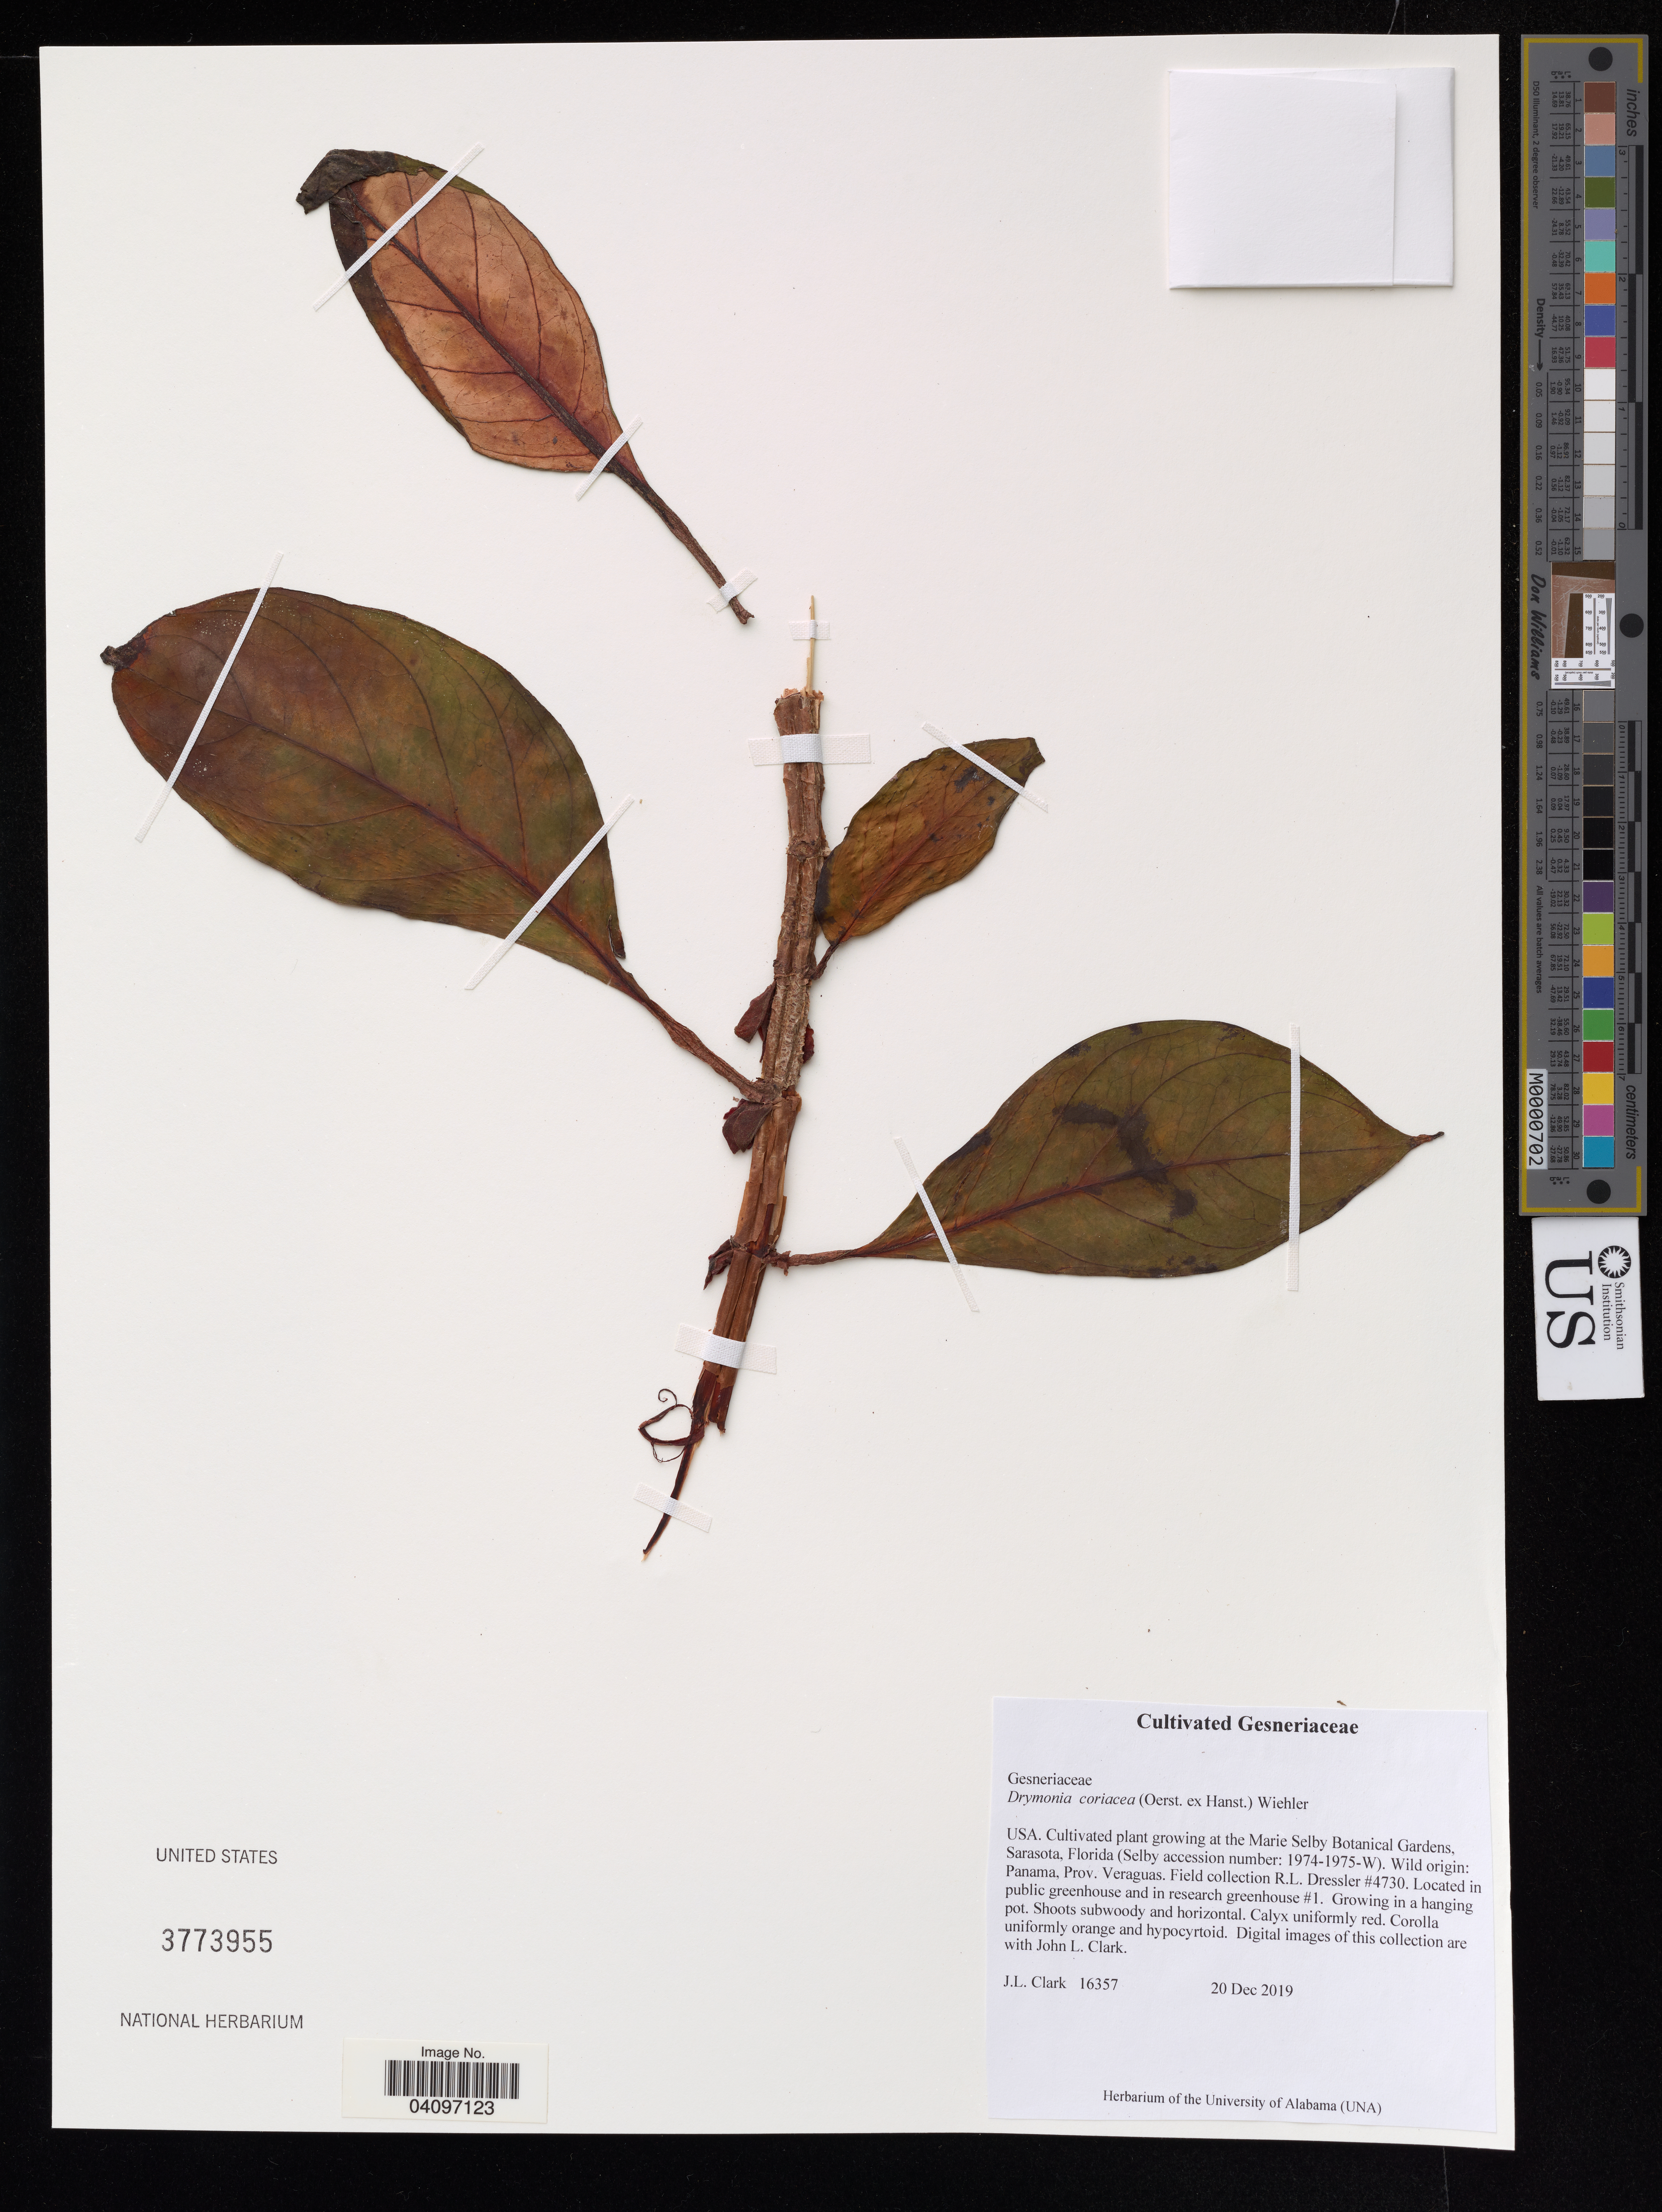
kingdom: Plantae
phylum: Tracheophyta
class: Magnoliopsida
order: Lamiales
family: Gesneriaceae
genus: Drymonia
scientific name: Drymonia coriacea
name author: (Oerst.) Wiehler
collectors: J. Clark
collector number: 16357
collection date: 2019-12-20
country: United States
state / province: Florida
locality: Cultivated plant growing at the Marie Selby Botanical Garden, Sarasota, Wild Origin: Panama, Prov. Veraguas.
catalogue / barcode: US 3773955